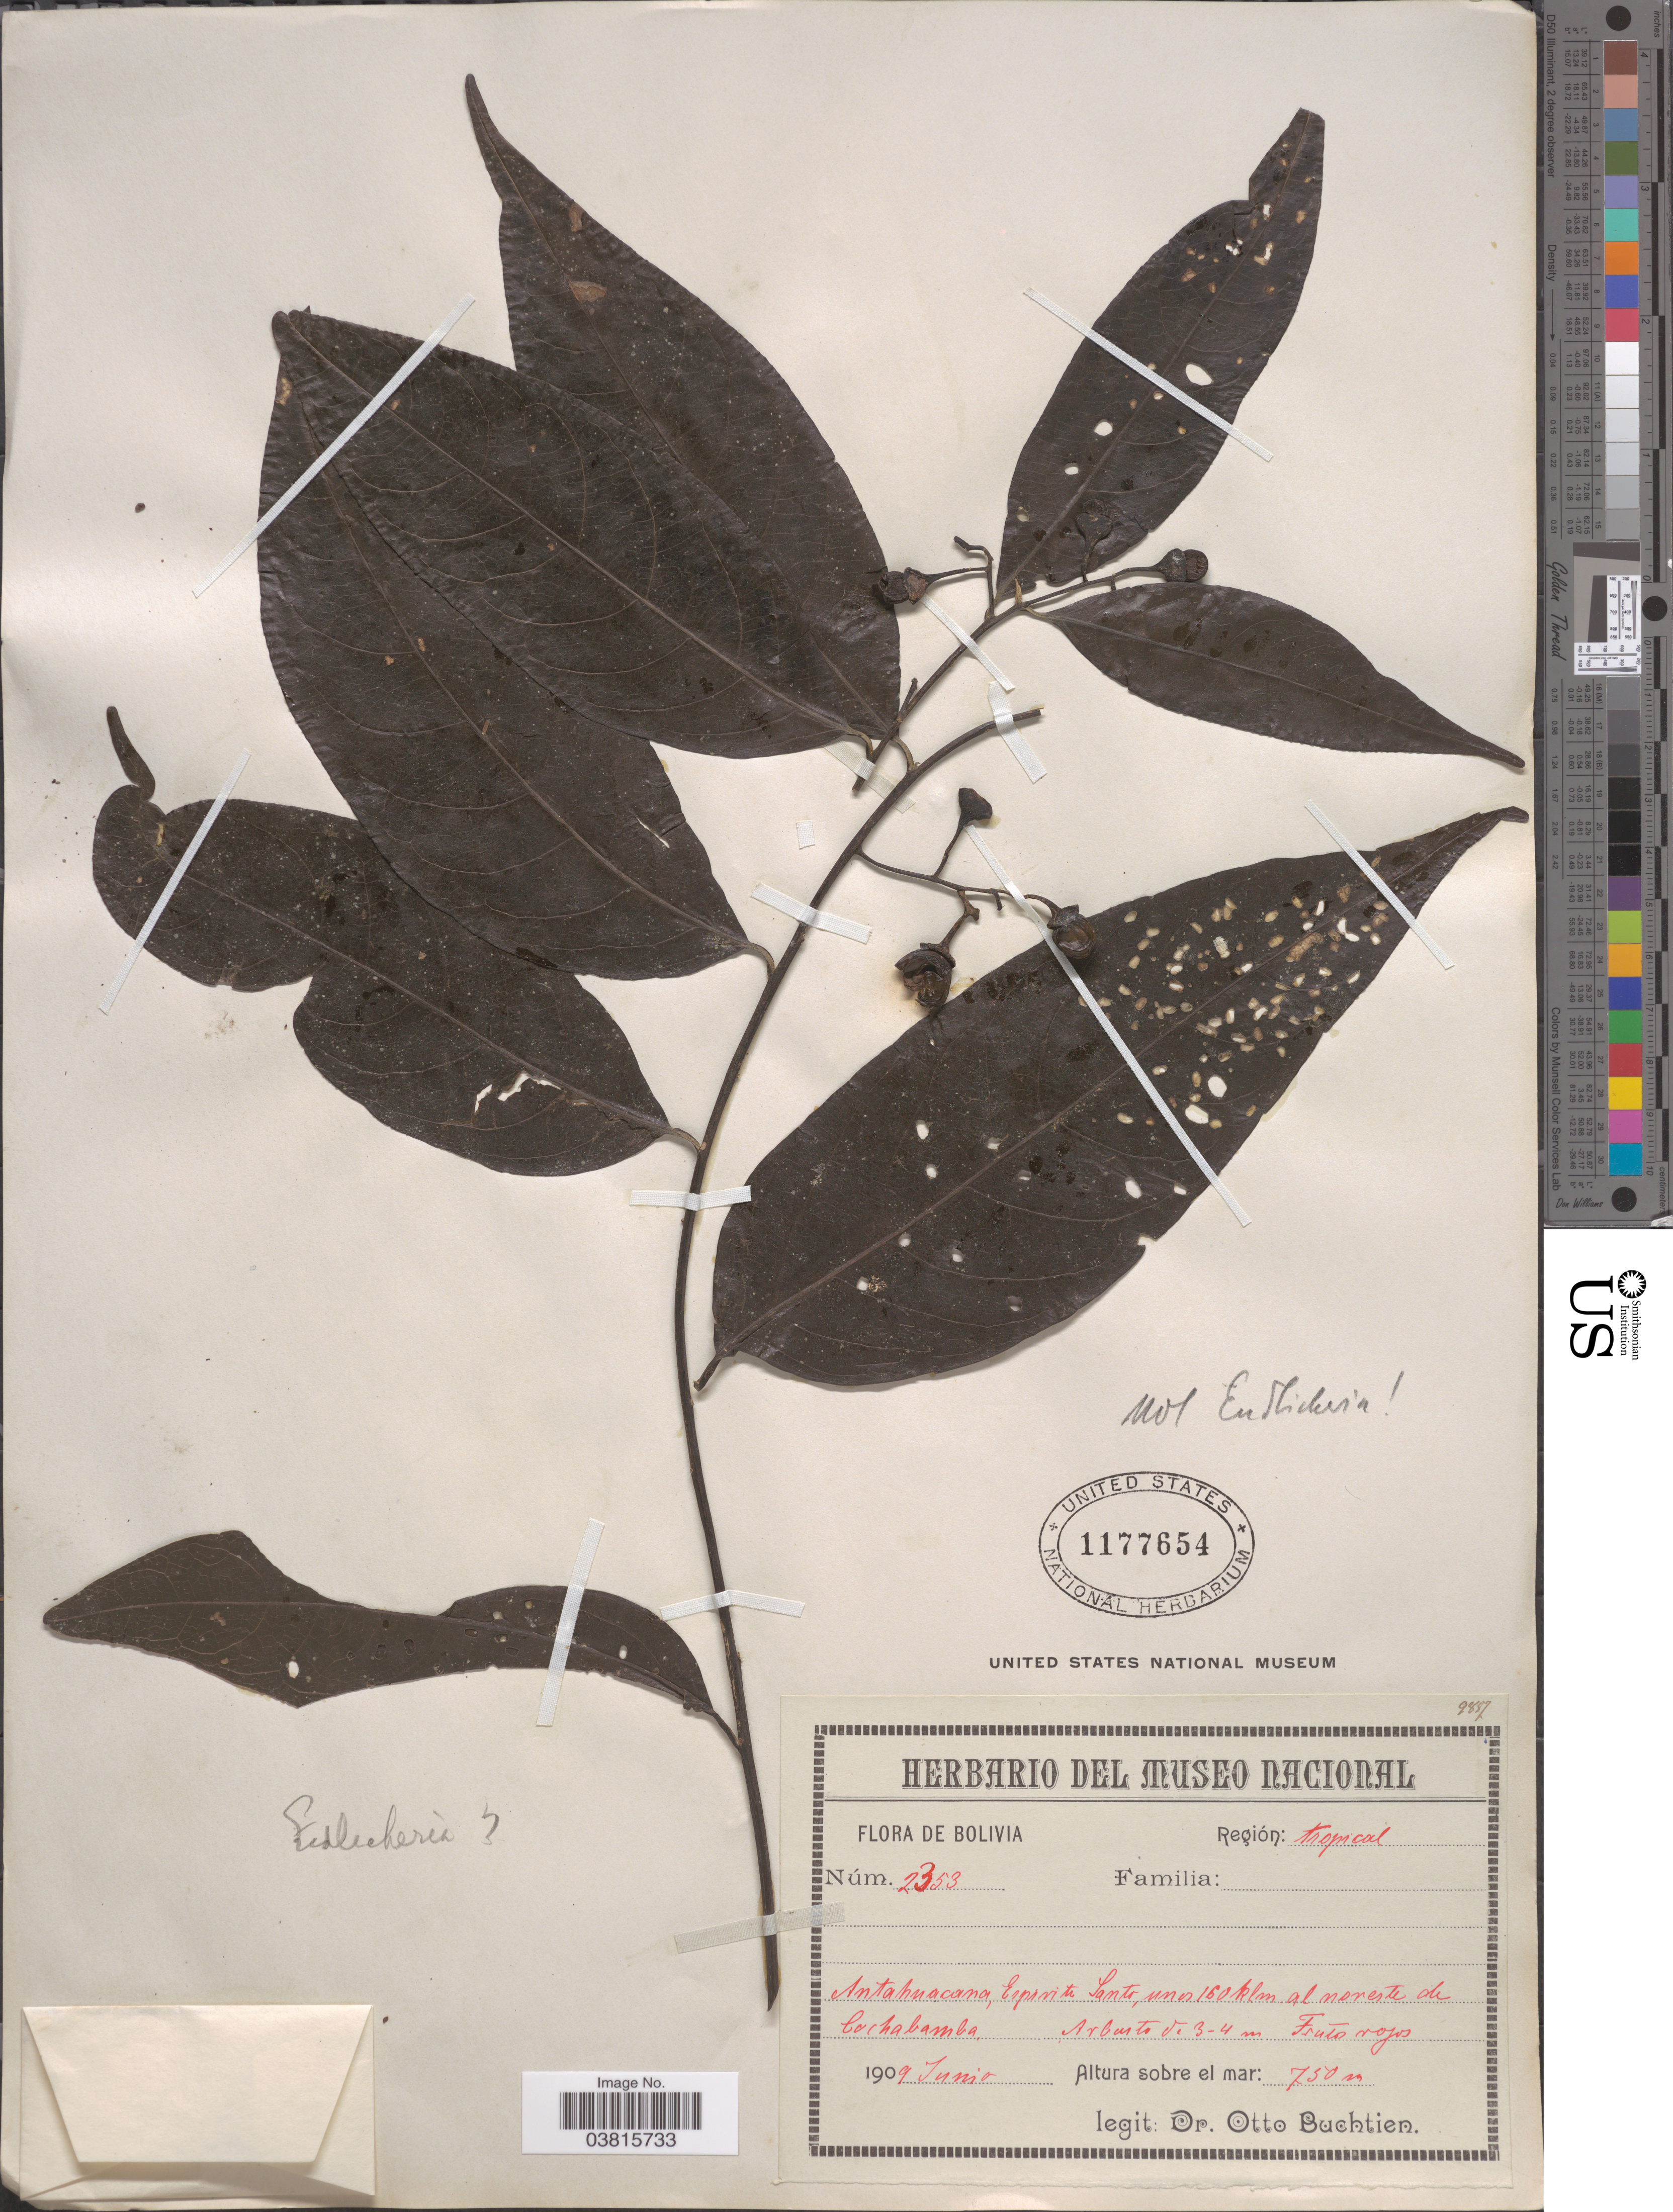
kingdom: Plantae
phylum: Tracheophyta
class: Magnoliopsida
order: Laurales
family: Lauraceae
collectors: O. Buchtien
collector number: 2353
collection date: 1909-06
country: Bolivia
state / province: Cochabamba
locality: Región: tropical. Antahuacana, Espiritu Santo, unos 160 klm al noreste de Cochabamba.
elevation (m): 750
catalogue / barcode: US 1177654